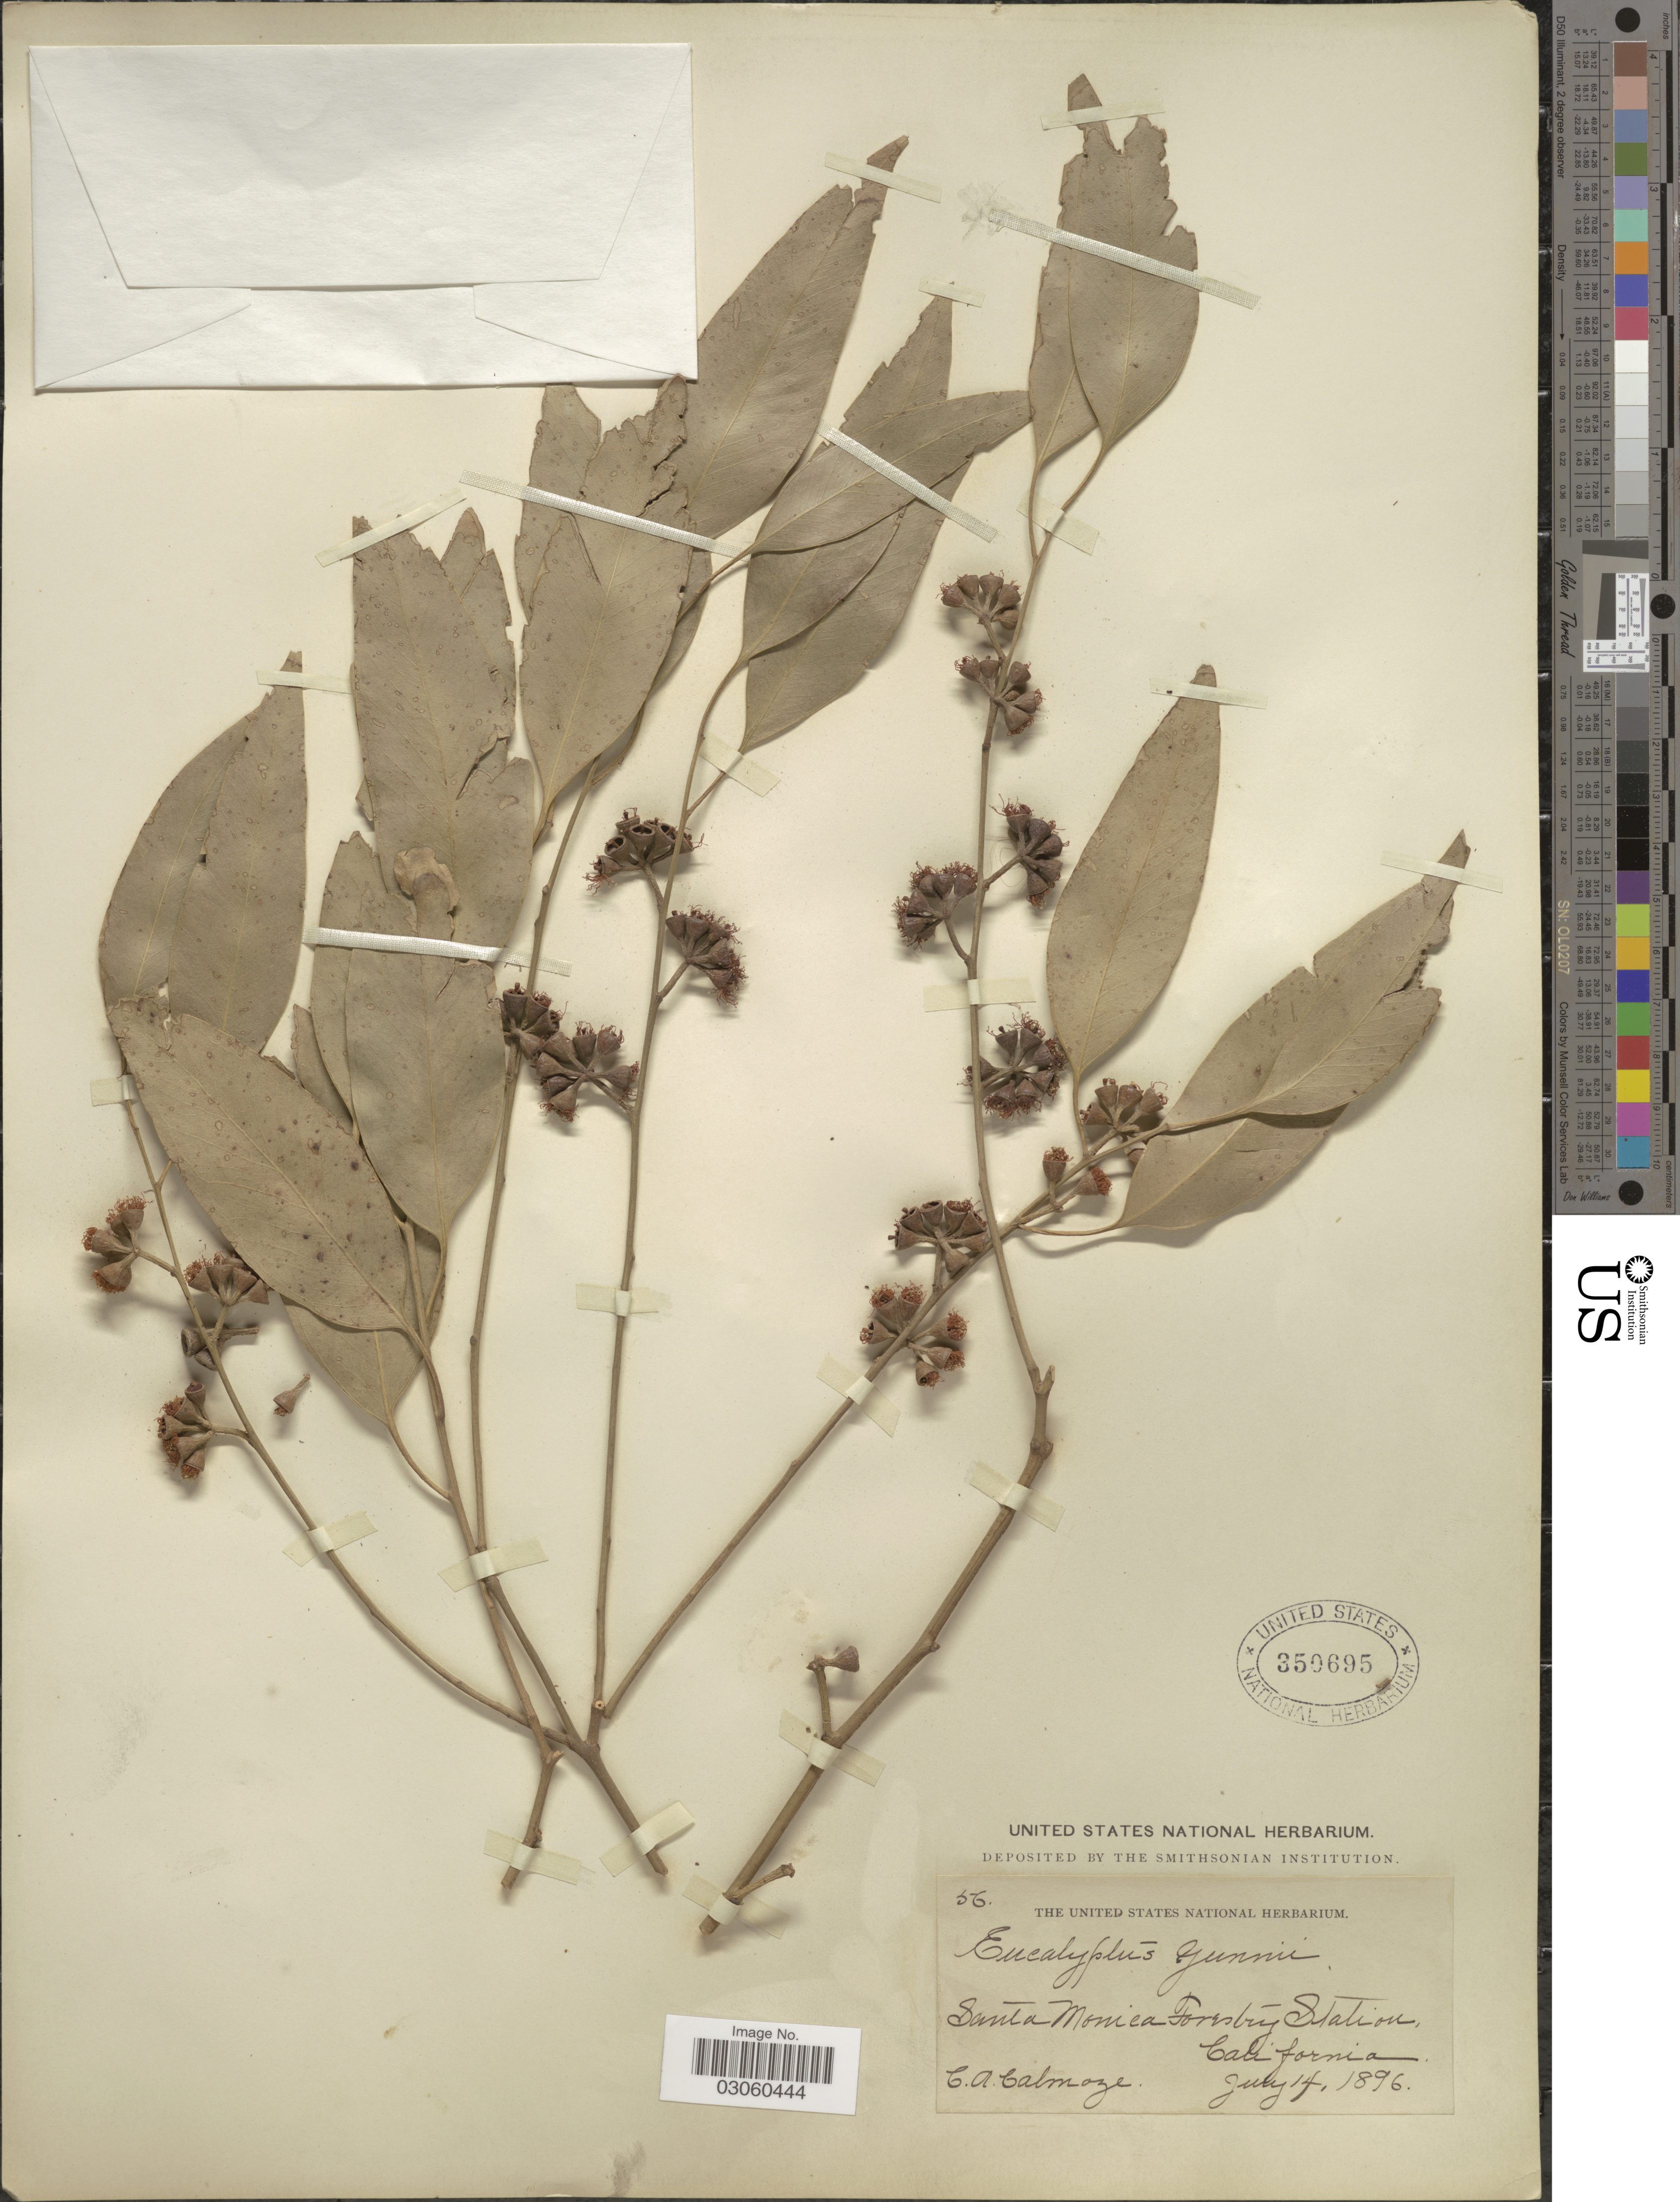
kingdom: Plantae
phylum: Tracheophyta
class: Magnoliopsida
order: Myrtales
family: Myrtaceae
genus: Eucalyptus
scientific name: Eucalyptus gunnii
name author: Hook. f.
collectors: C.A. Calmoze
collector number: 56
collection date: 1896-07-14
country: United States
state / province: California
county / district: Los Angeles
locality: Santa Monica Forestry Station.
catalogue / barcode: US 350695